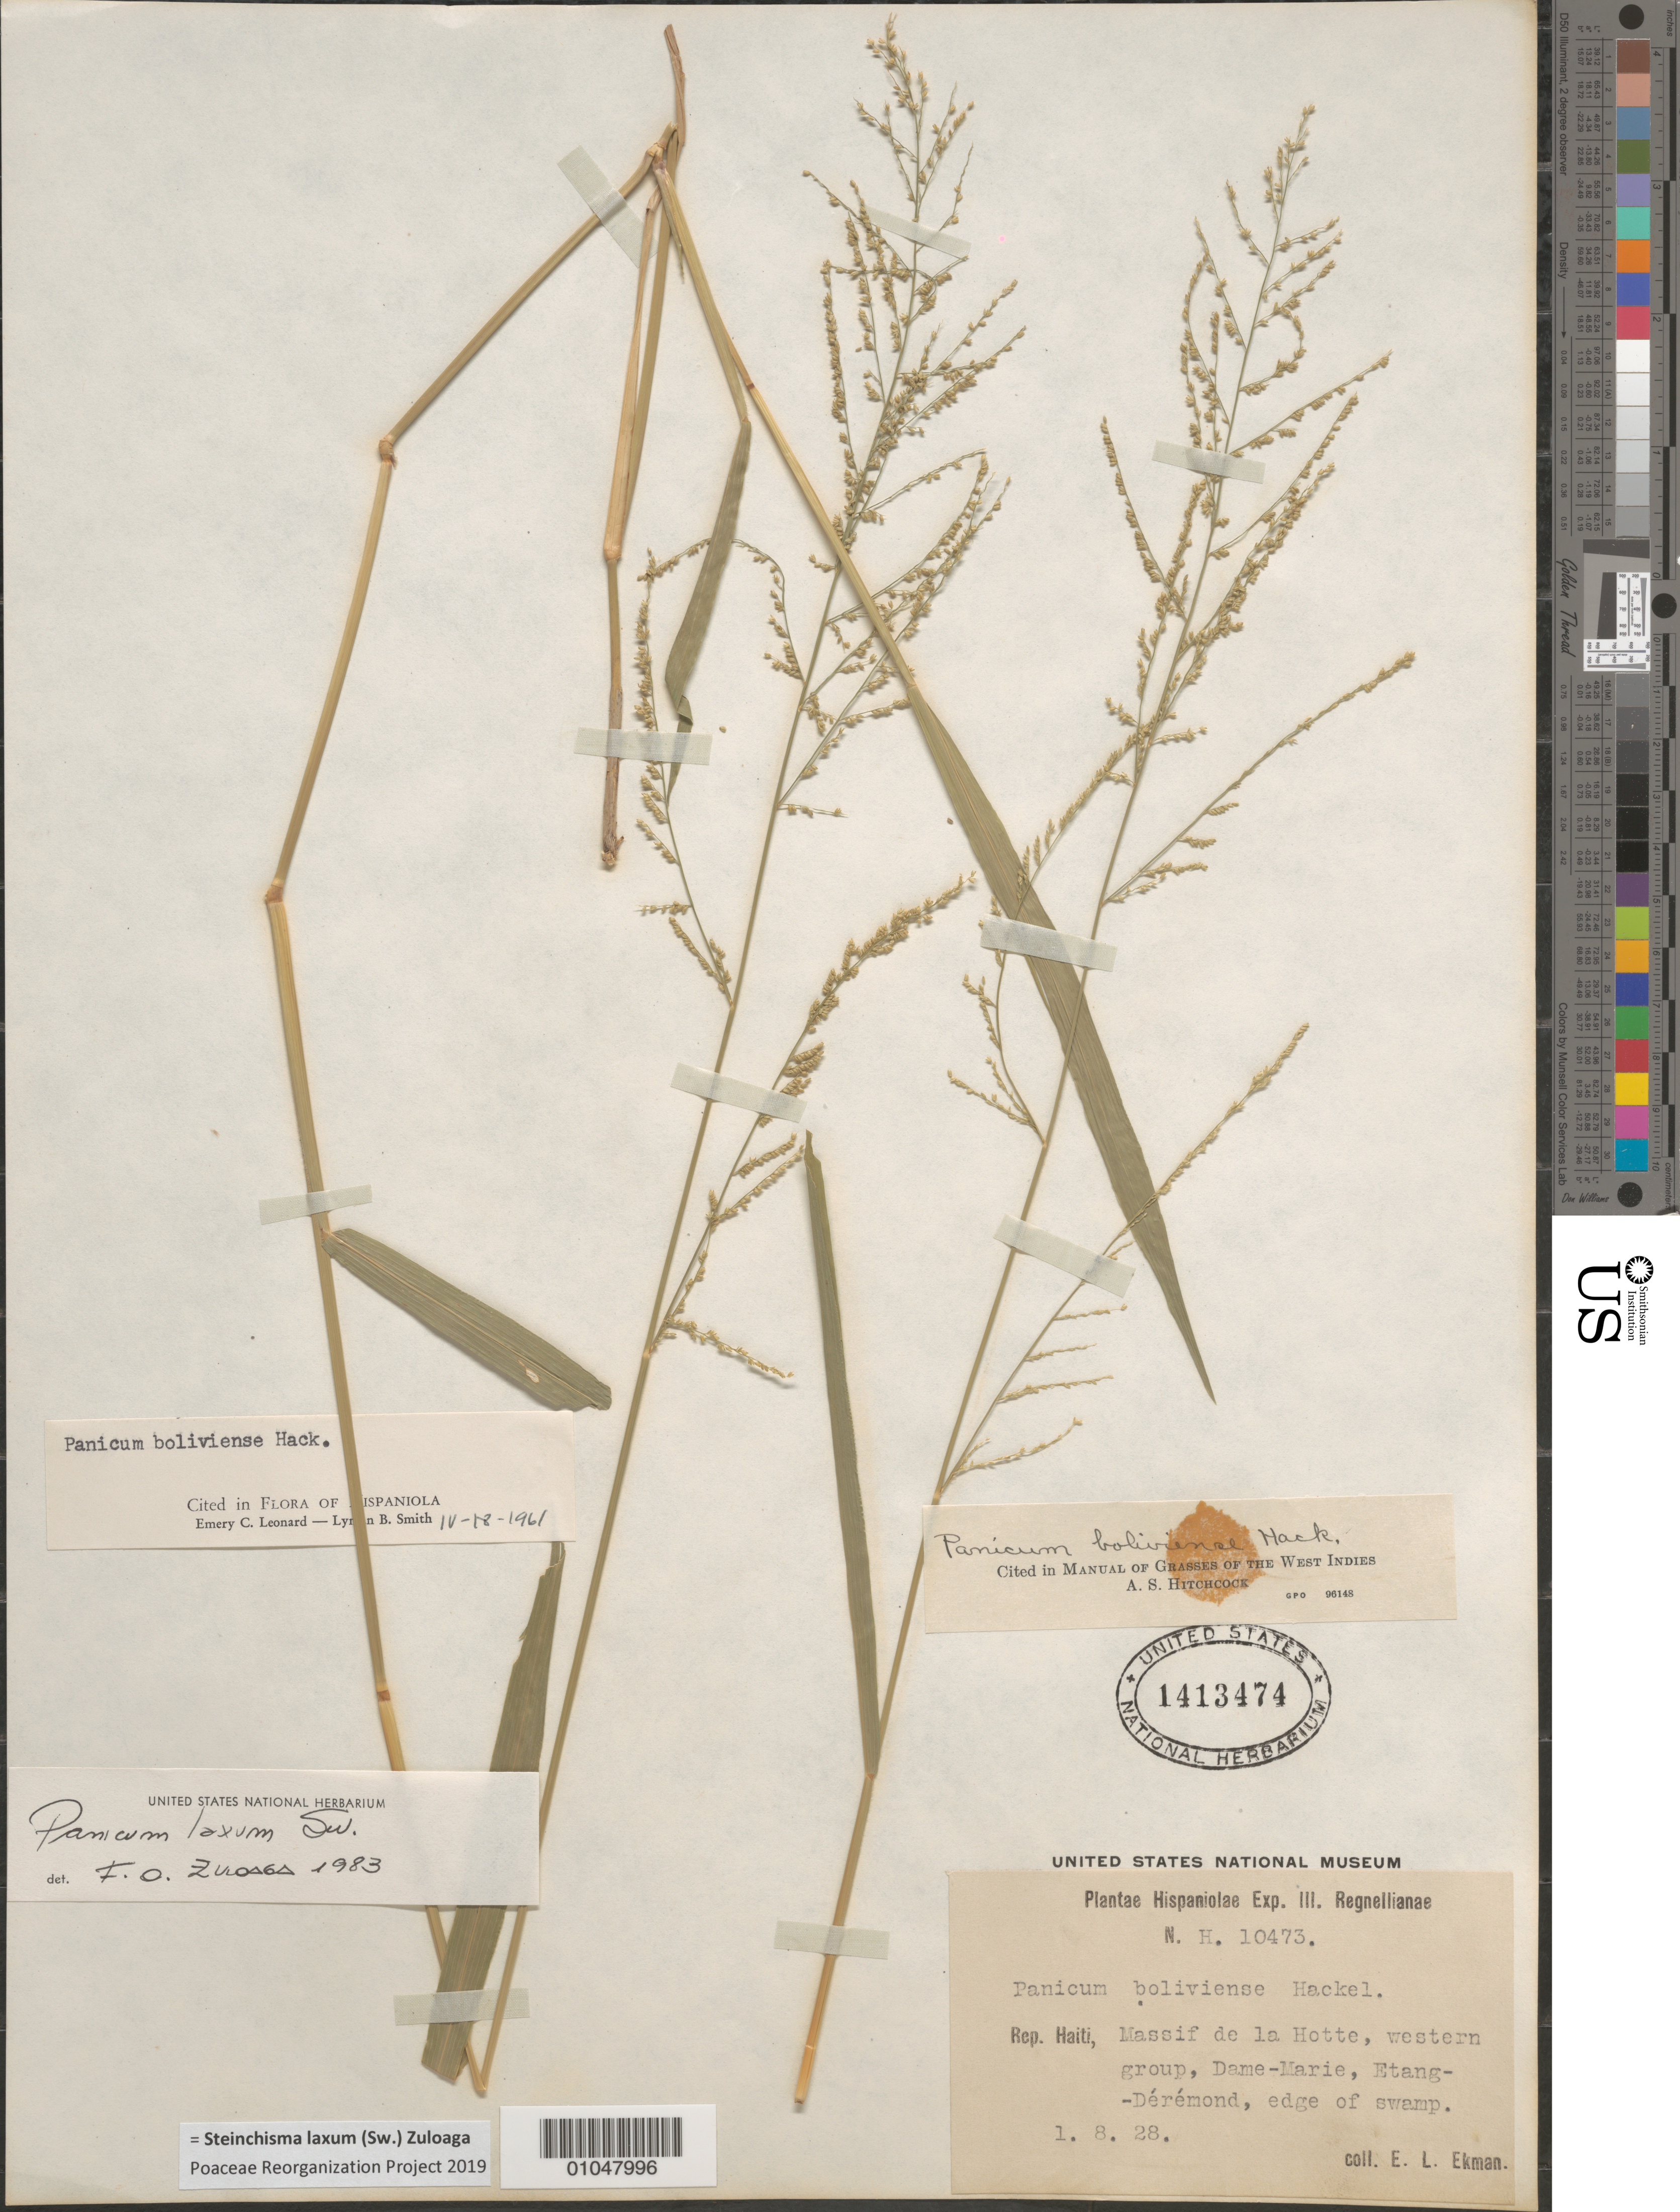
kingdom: Plantae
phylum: Tracheophyta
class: Liliopsida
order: Poales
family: Poaceae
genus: Panicum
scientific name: Panicum laxum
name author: Sw.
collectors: E. L. Ekman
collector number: H 10473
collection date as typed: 01 Aug 1908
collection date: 1908-08-01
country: Haiti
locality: Massif de la Hotte, W group, Dame-Marie, Etang-Deremond, edge of swamp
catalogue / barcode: US 1413474